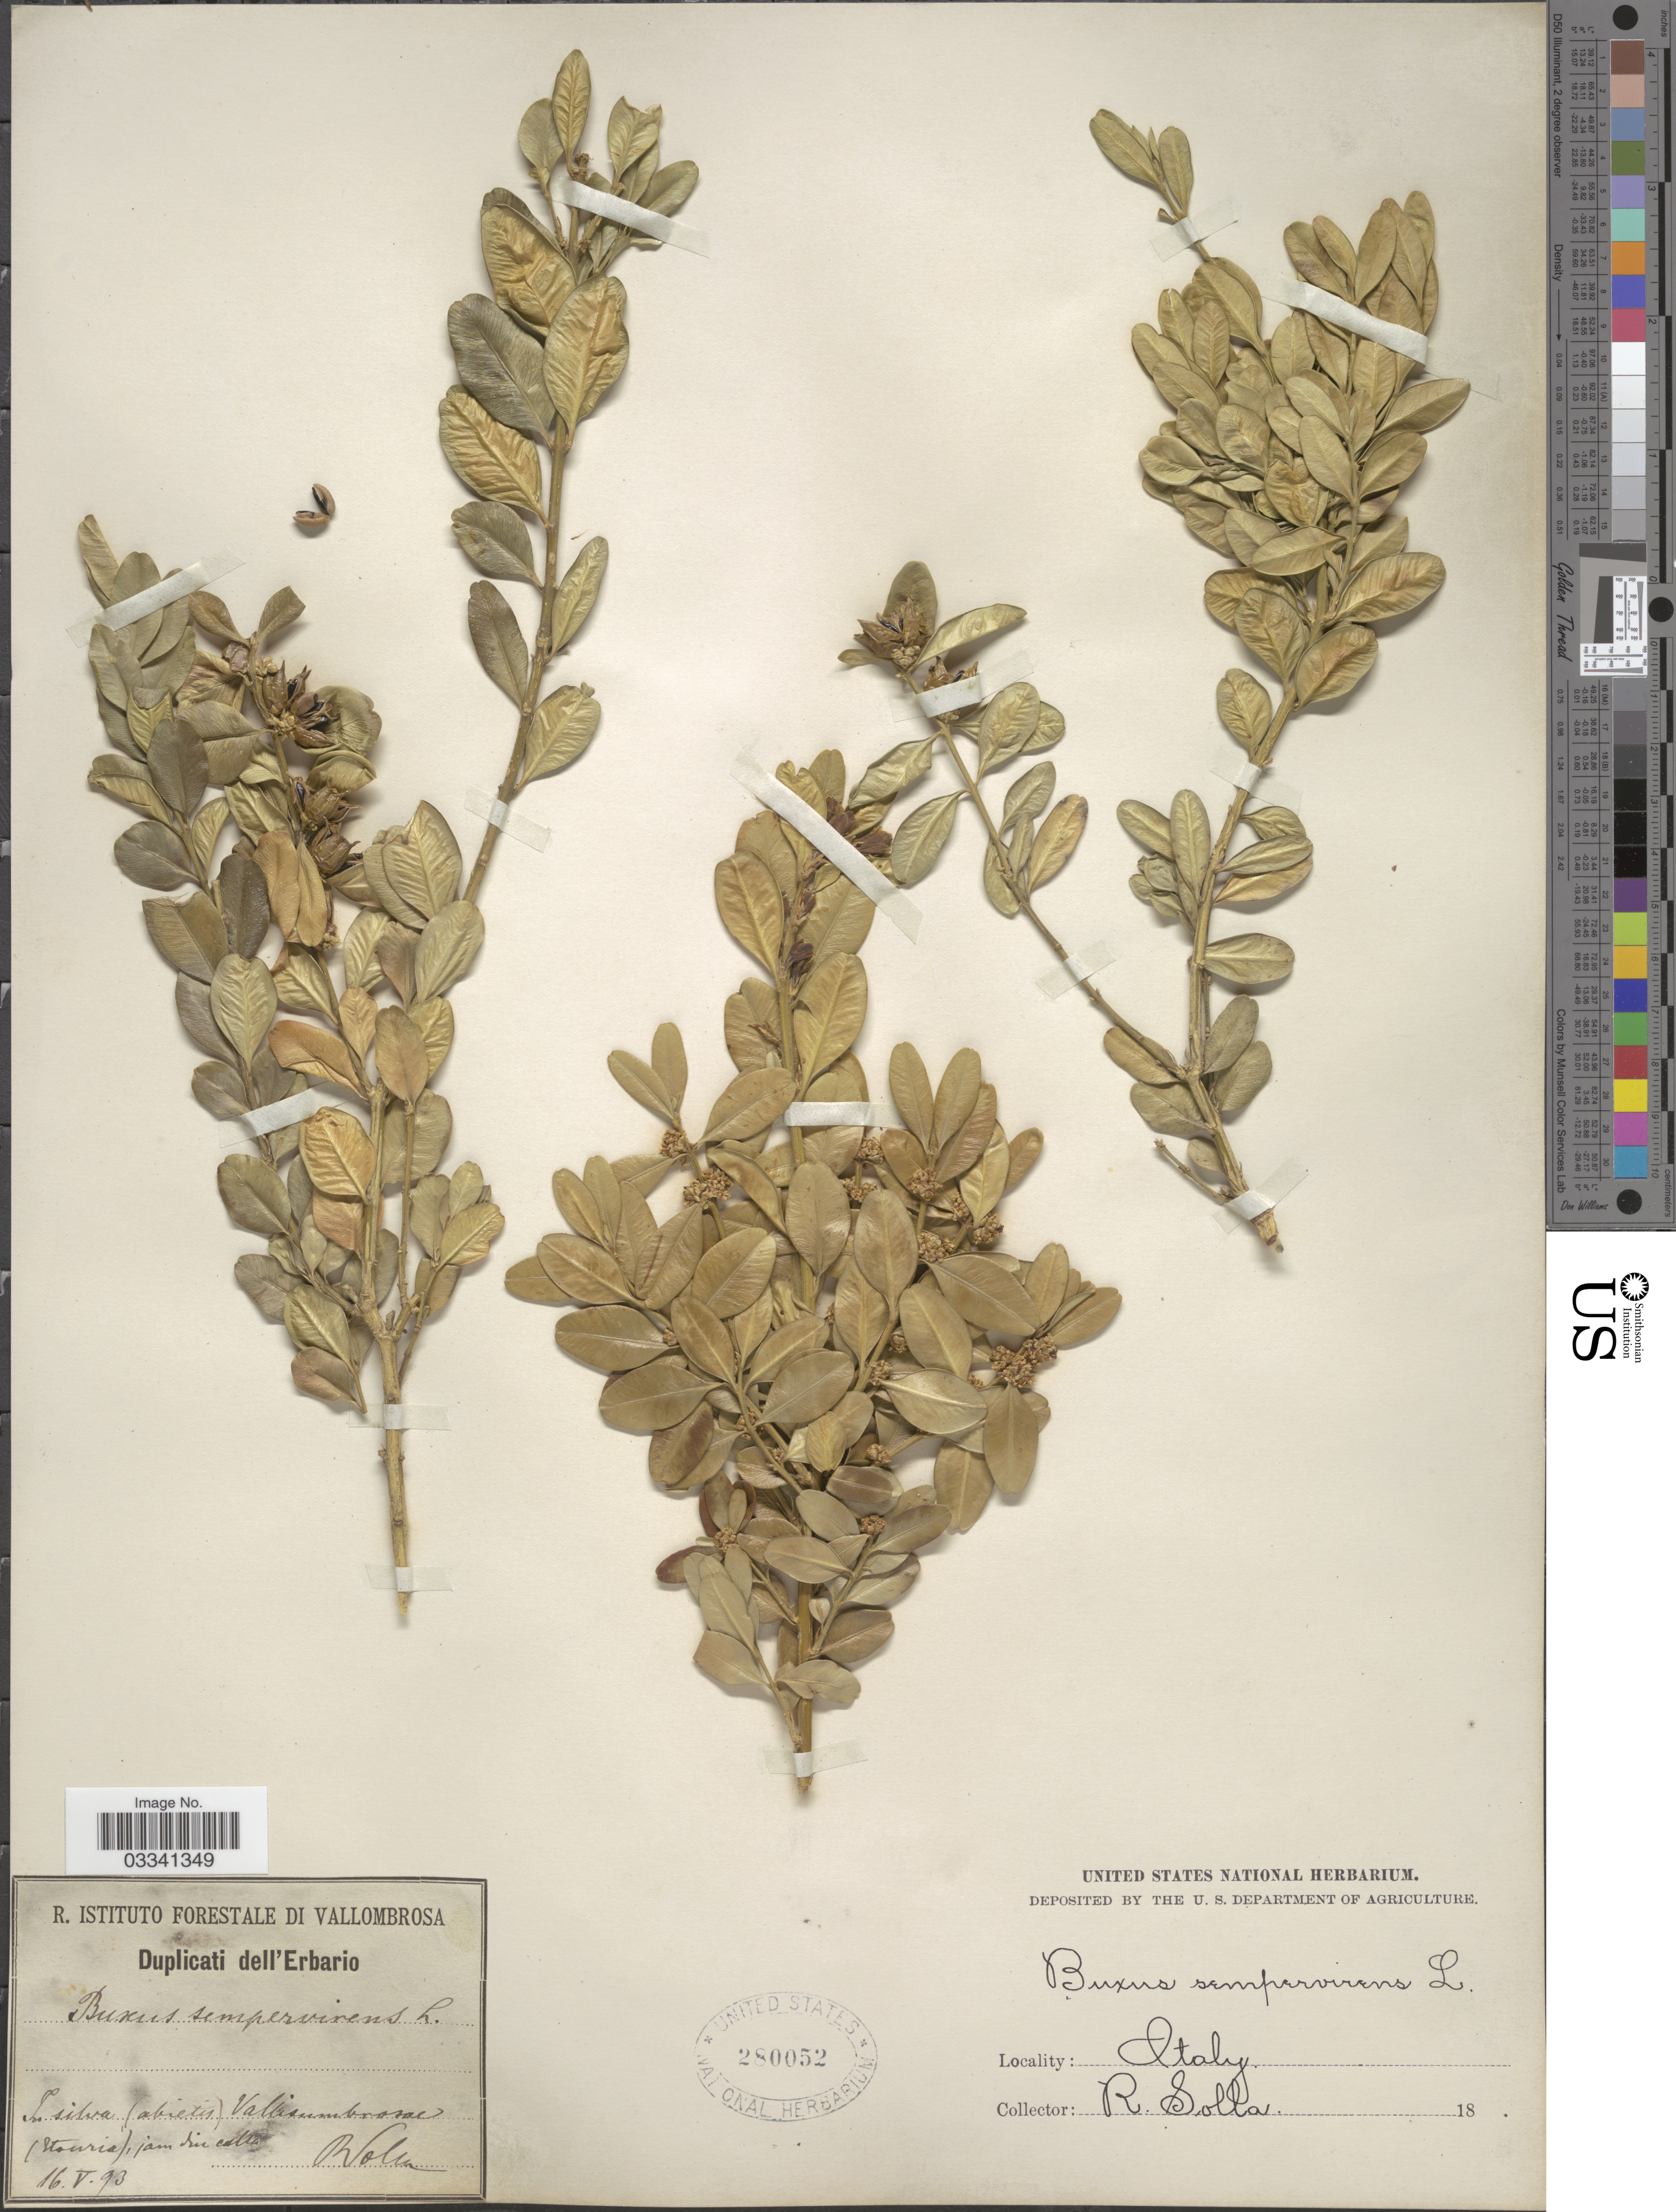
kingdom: Plantae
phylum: Tracheophyta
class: Magnoliopsida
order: Buxales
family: Buxaceae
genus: Buxus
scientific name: Buxus sempervirens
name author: L.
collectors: R. Solla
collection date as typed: Transcribed d/m/y: 16/5/93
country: Italy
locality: In silva (abietis) Vallisumbrosae (Stouria), jam din culla.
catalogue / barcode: US 280052